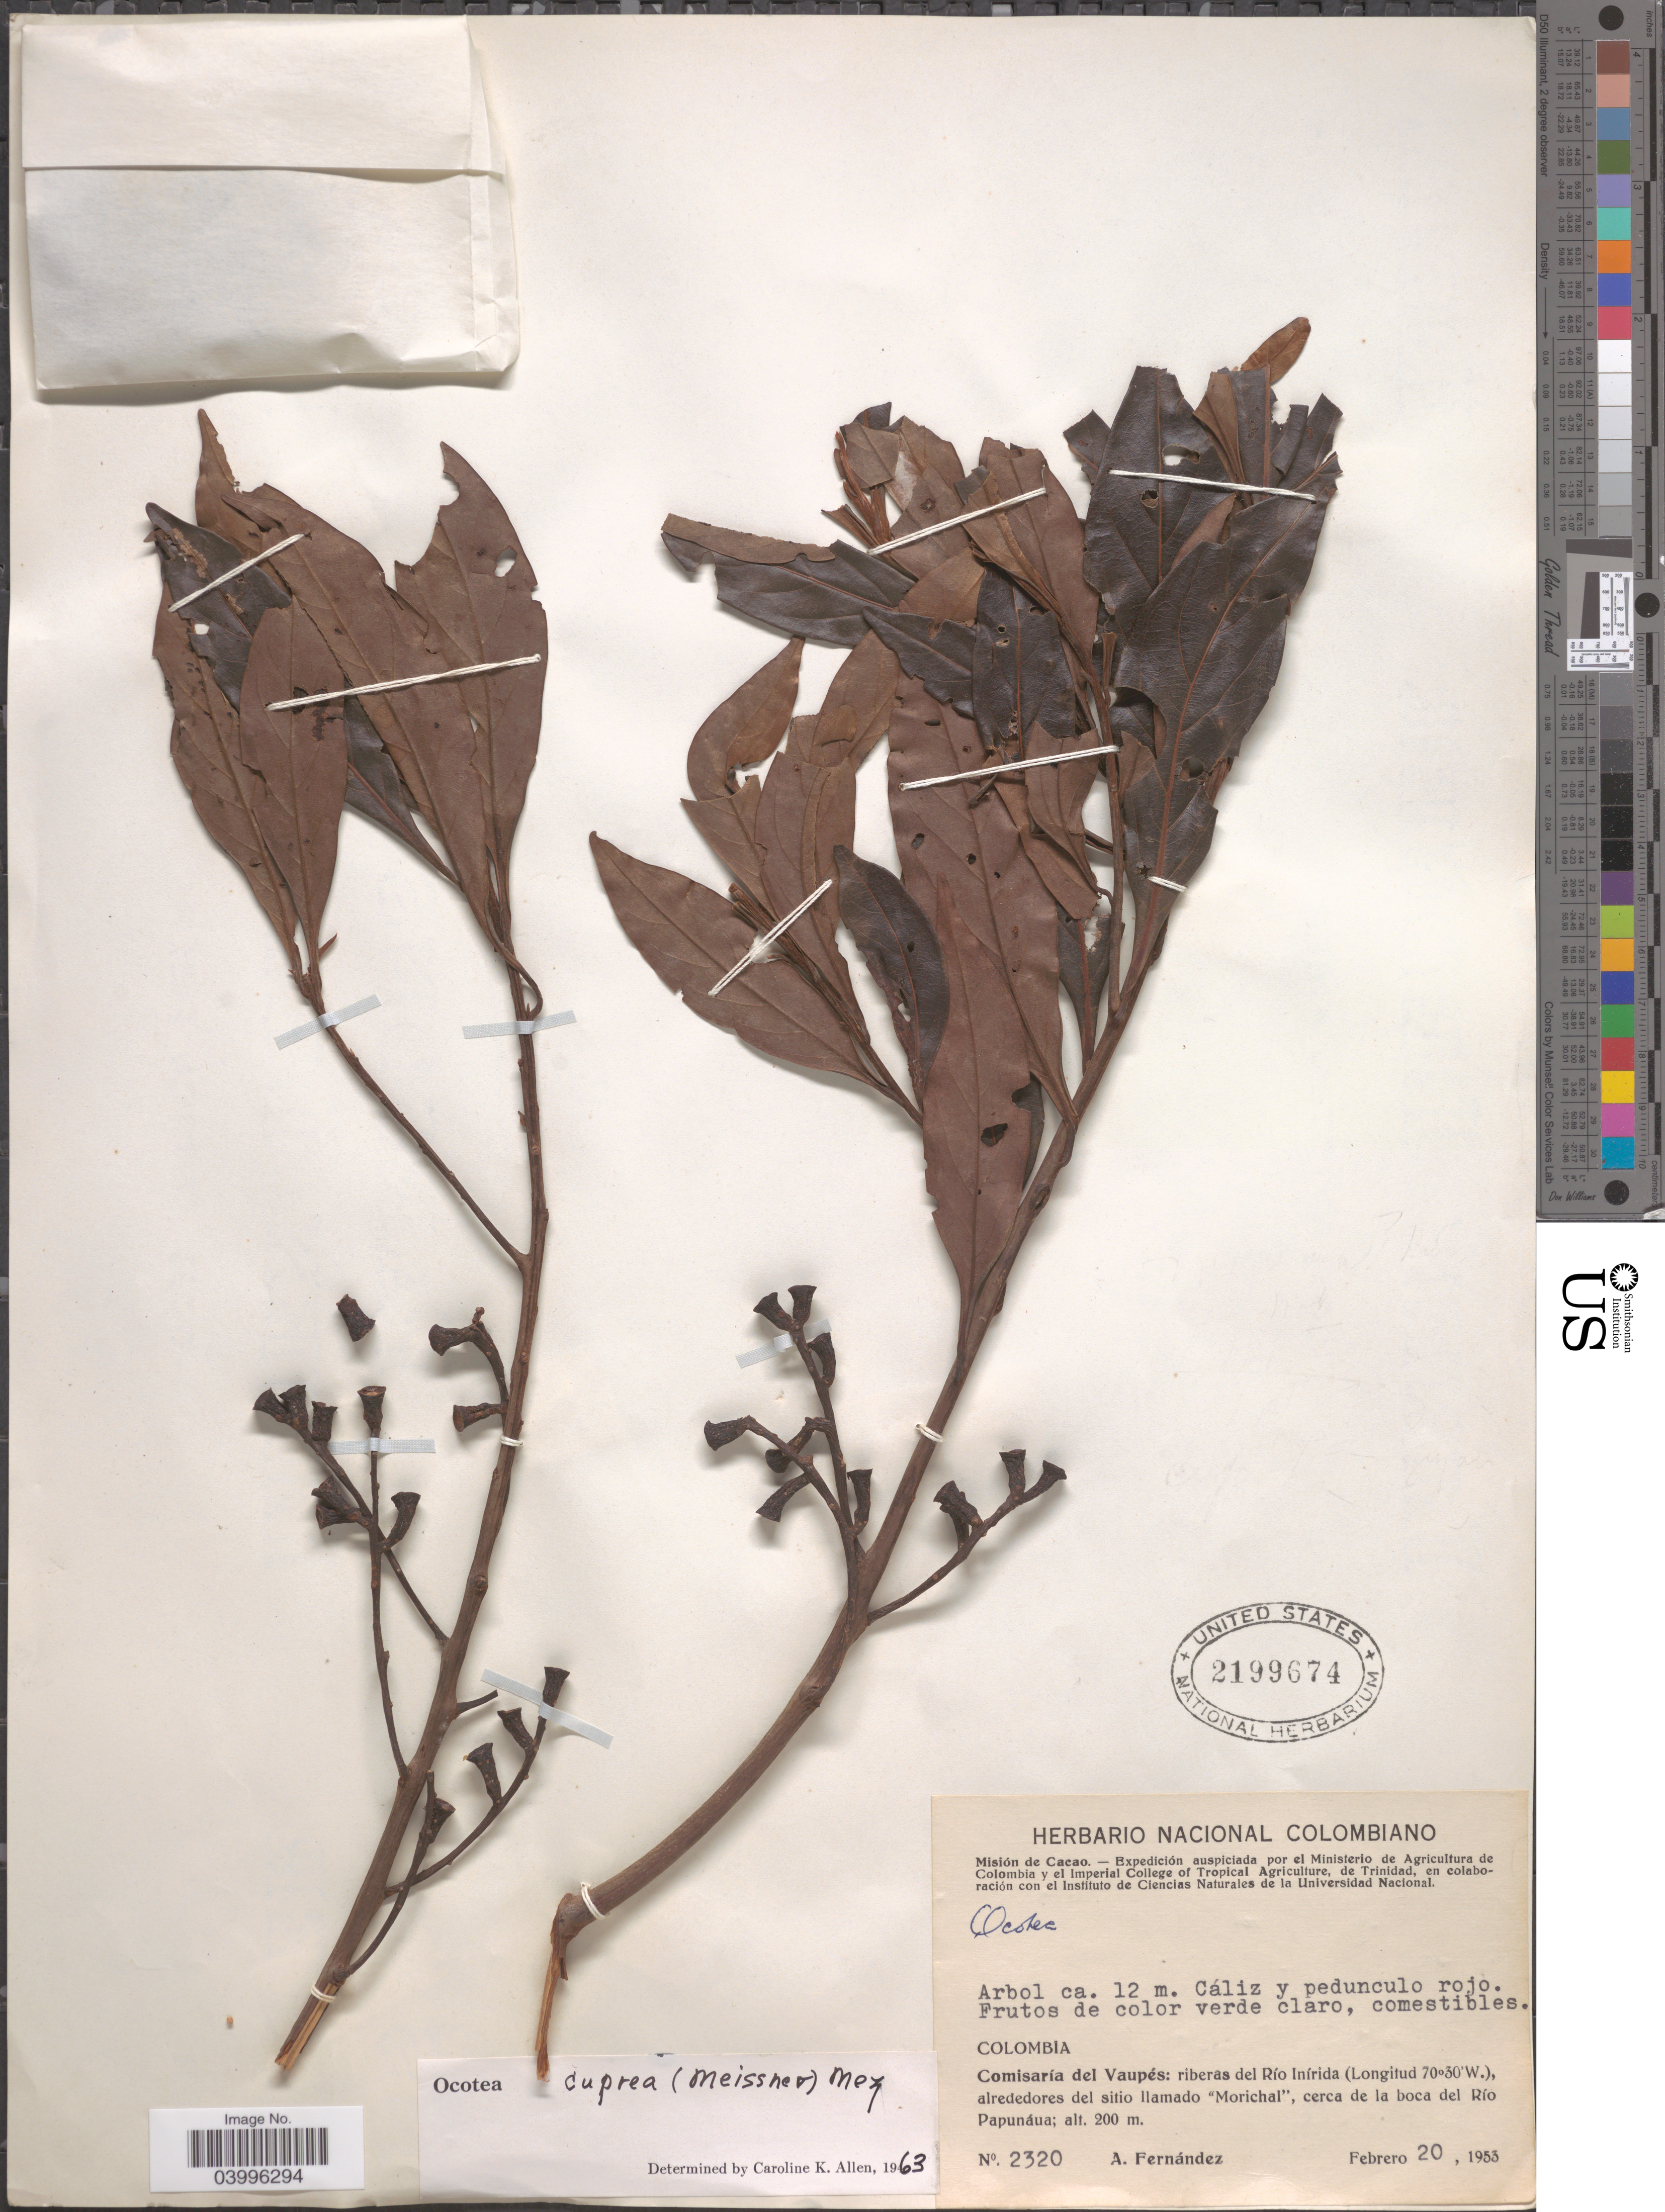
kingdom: Plantae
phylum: Tracheophyta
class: Magnoliopsida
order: Laurales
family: Lauraceae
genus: Ocotea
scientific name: Ocotea cuprea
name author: (Meisn.) Mez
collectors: A. Fernández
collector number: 2320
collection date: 1953-02-20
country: Colombia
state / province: Vaupés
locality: Comisaria del Vaupés: riberas del Río Inírida alrededores del sitio llamado "Morichal", cerca de la boca del Río Papunáua.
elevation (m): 200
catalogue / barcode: US 2199674